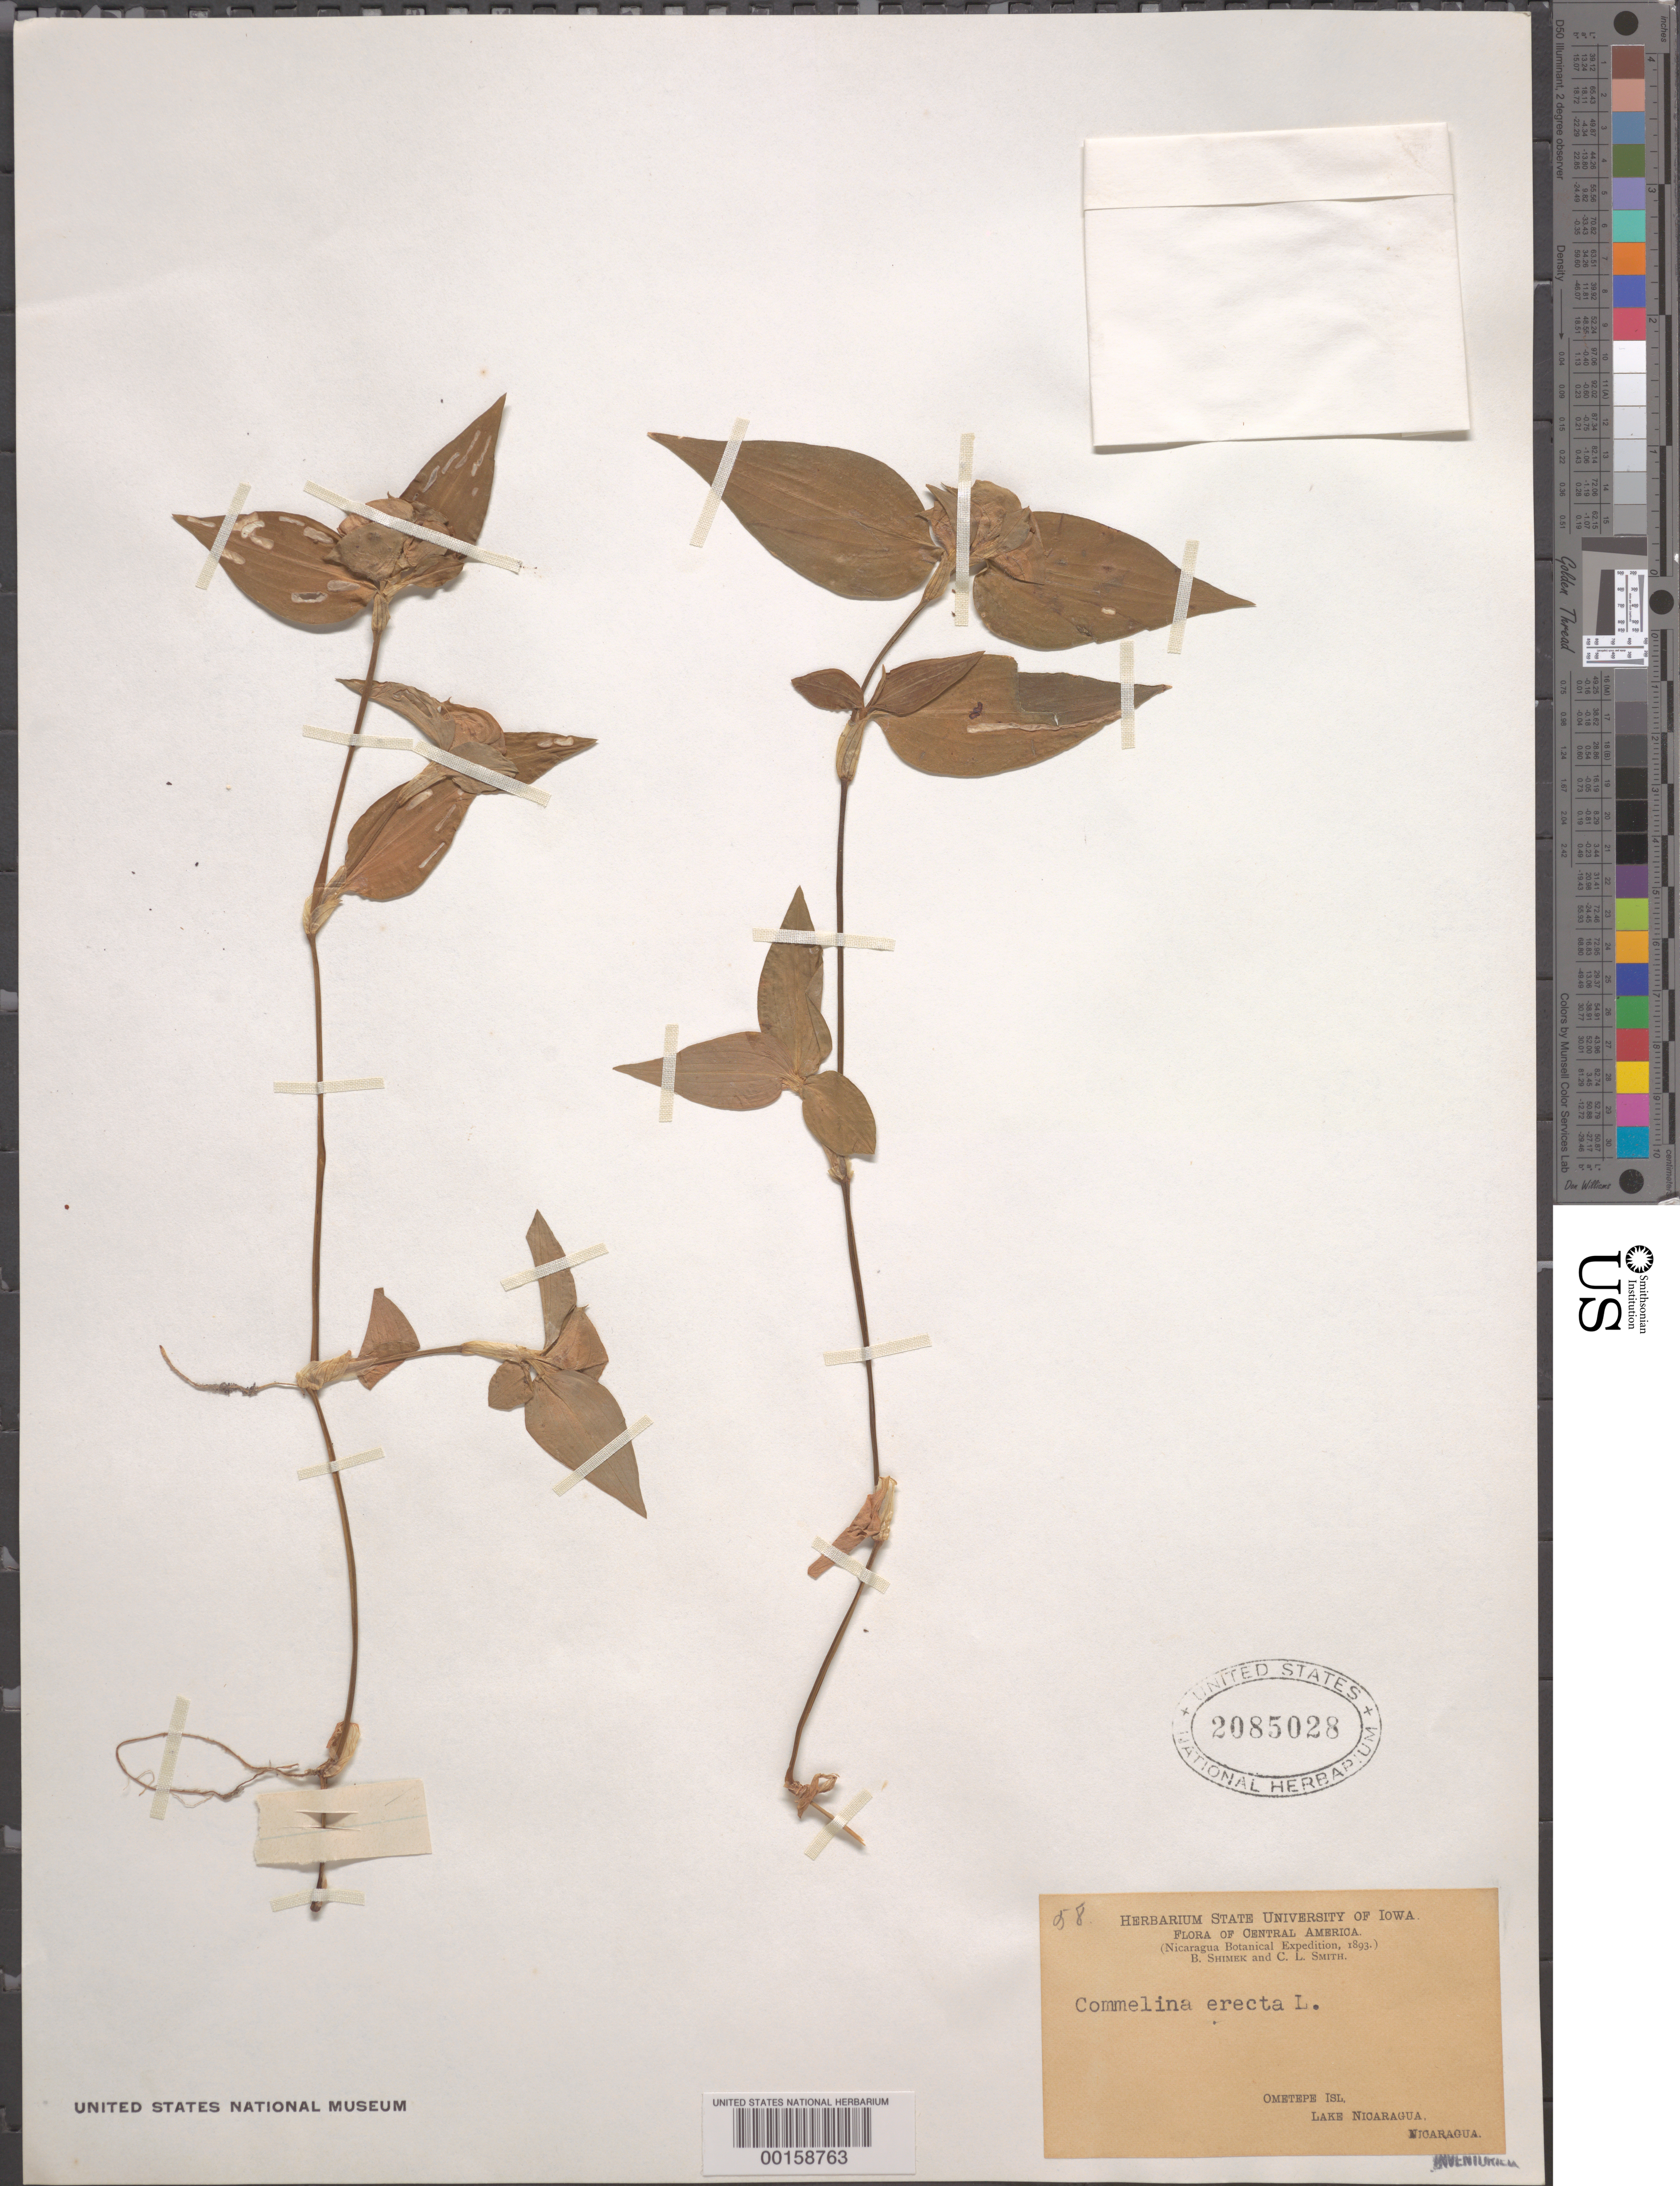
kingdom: Plantae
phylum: Tracheophyta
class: Liliopsida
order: Commelinales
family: Commelinaceae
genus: Commelina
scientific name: Commelina erecta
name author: L.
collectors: B. Shimek & C. L. Smith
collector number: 58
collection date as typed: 1893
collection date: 1893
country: Nicaragua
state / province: Rivas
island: Isla de Ometepe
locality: Lake nicaragua, ometepe island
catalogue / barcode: US 2085028